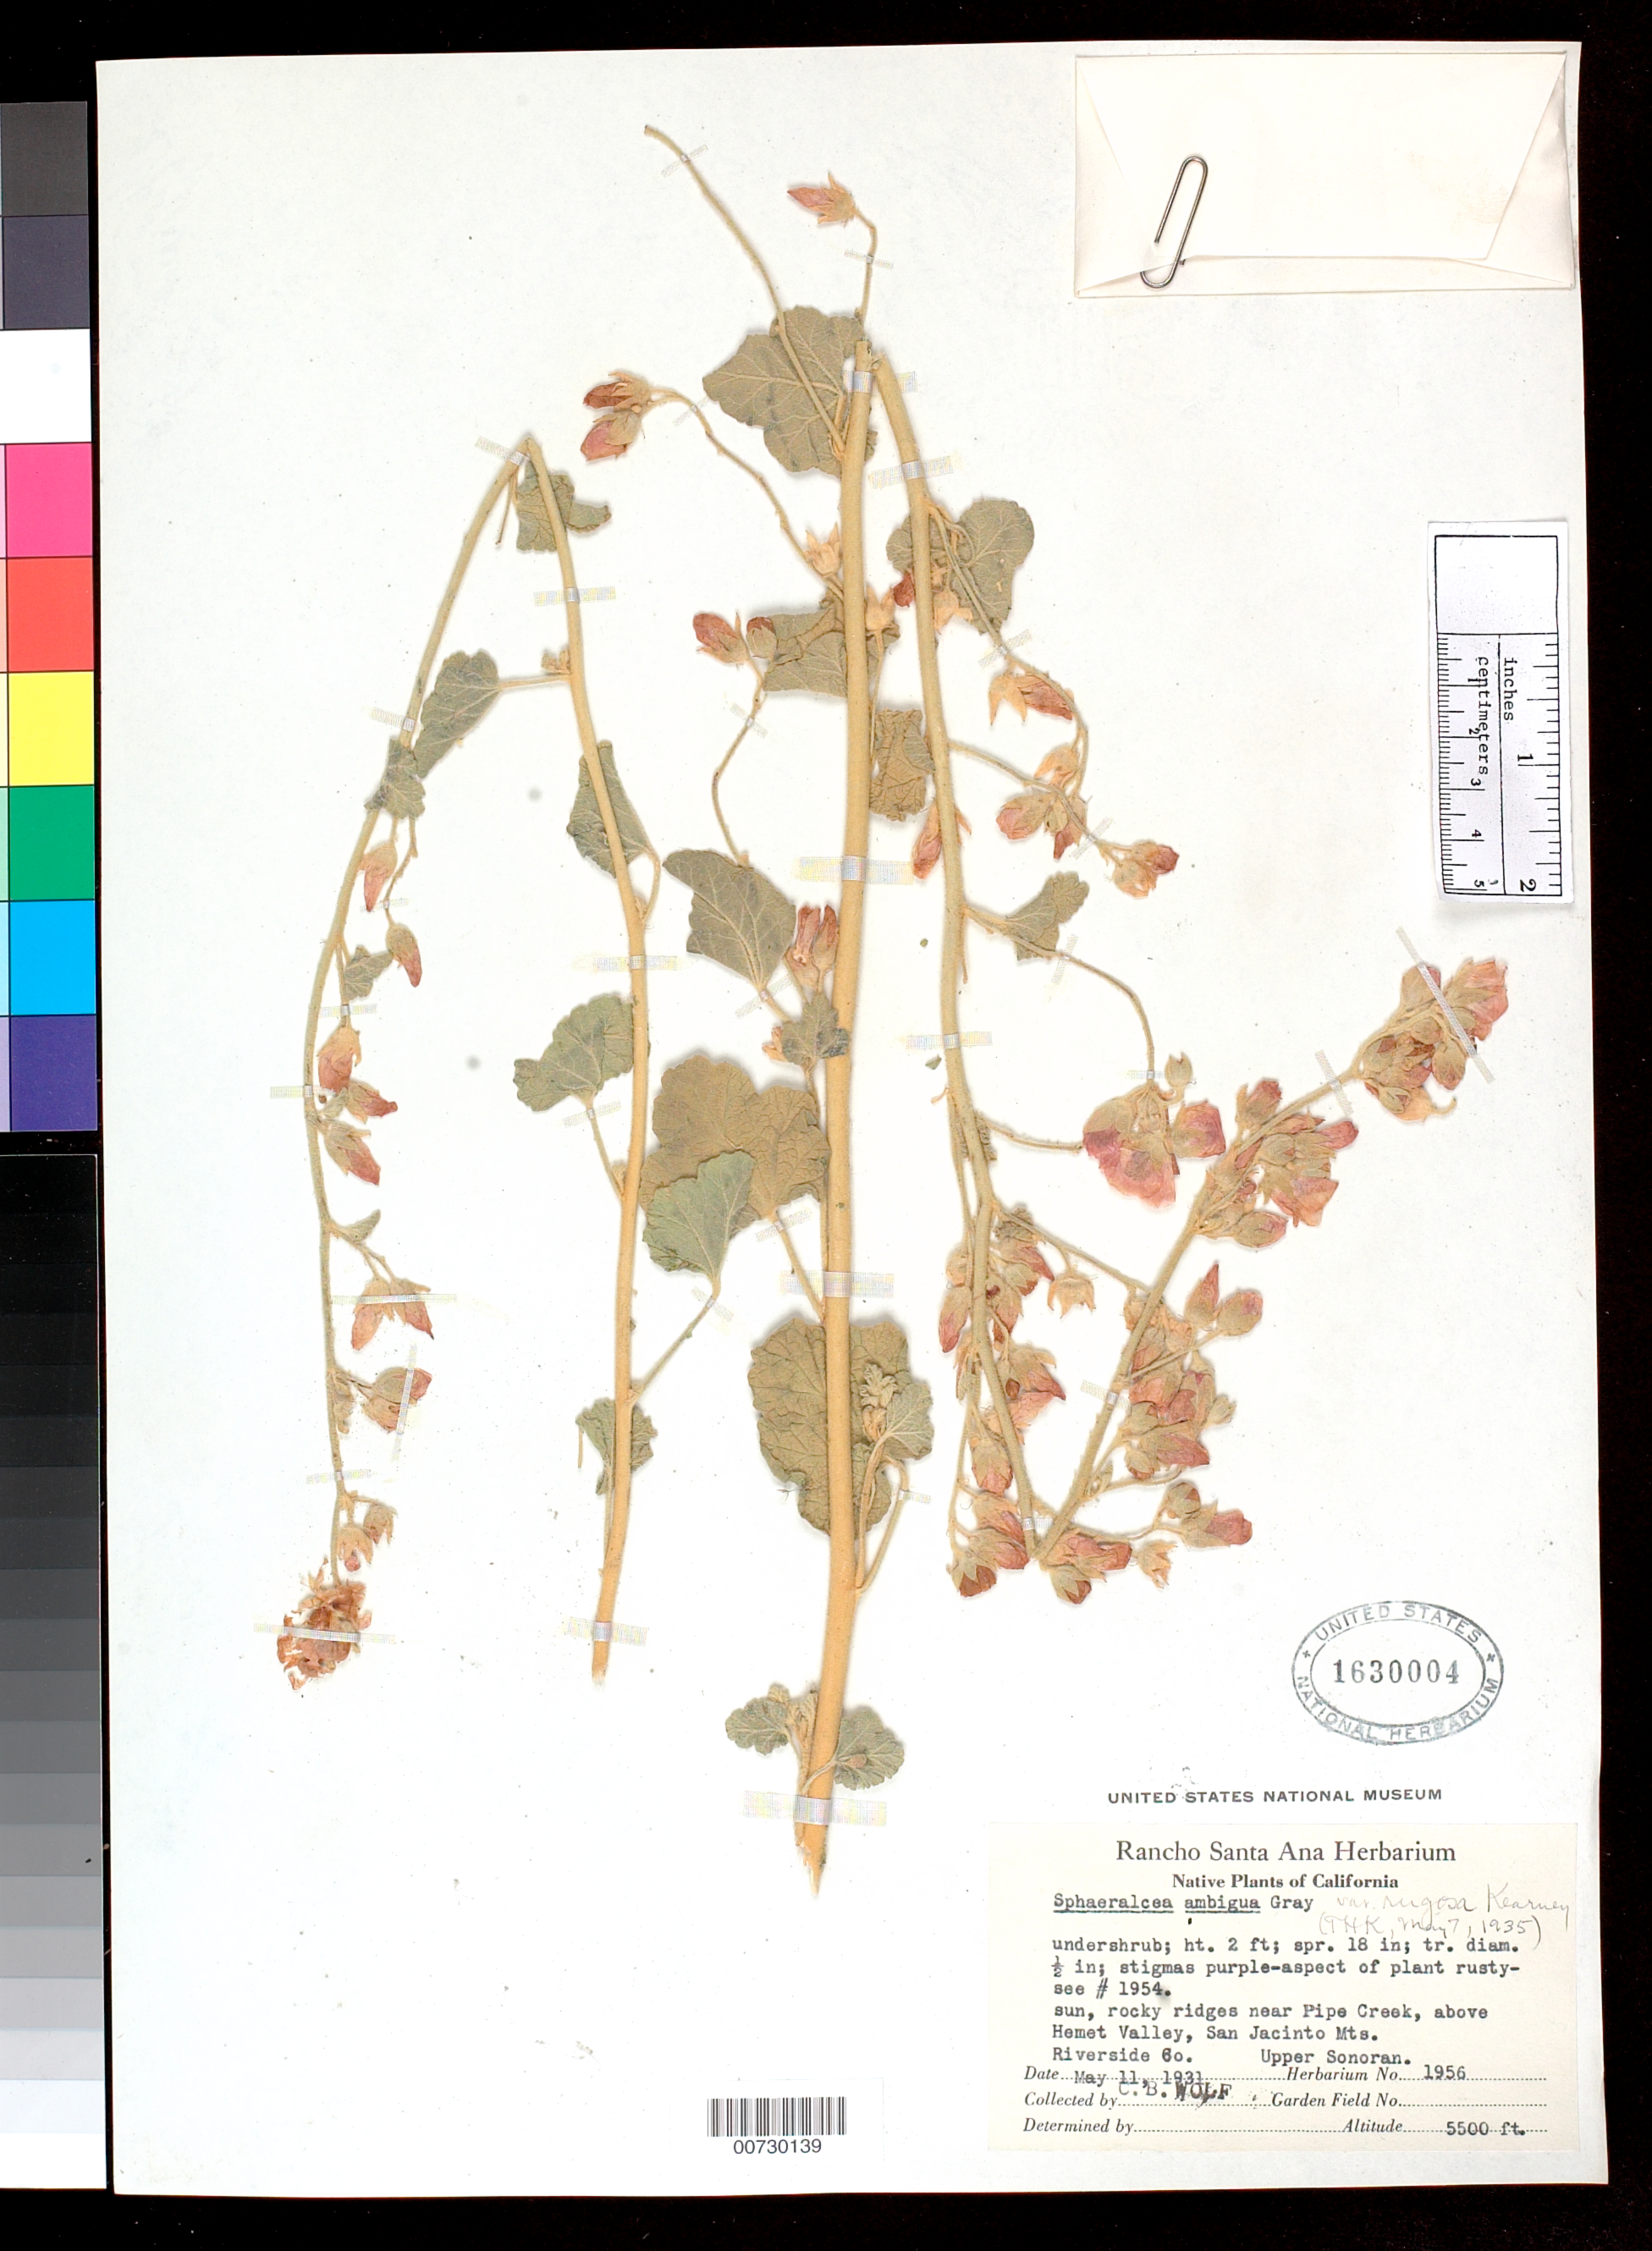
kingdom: Plantae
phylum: Tracheophyta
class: Magnoliopsida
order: Malvales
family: Malvaceae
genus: Sphaeralcea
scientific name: Sphaeralcea ambigua var. rugosa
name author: Kearney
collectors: C. B. Wolf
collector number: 1956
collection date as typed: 11 May 1931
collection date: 1931-05-11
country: United States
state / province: California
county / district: Riverside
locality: Near Pipe Creek, above Hemet Valley, San Jacinto Mts. Upper Sonoran.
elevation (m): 1676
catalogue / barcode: US 1630004